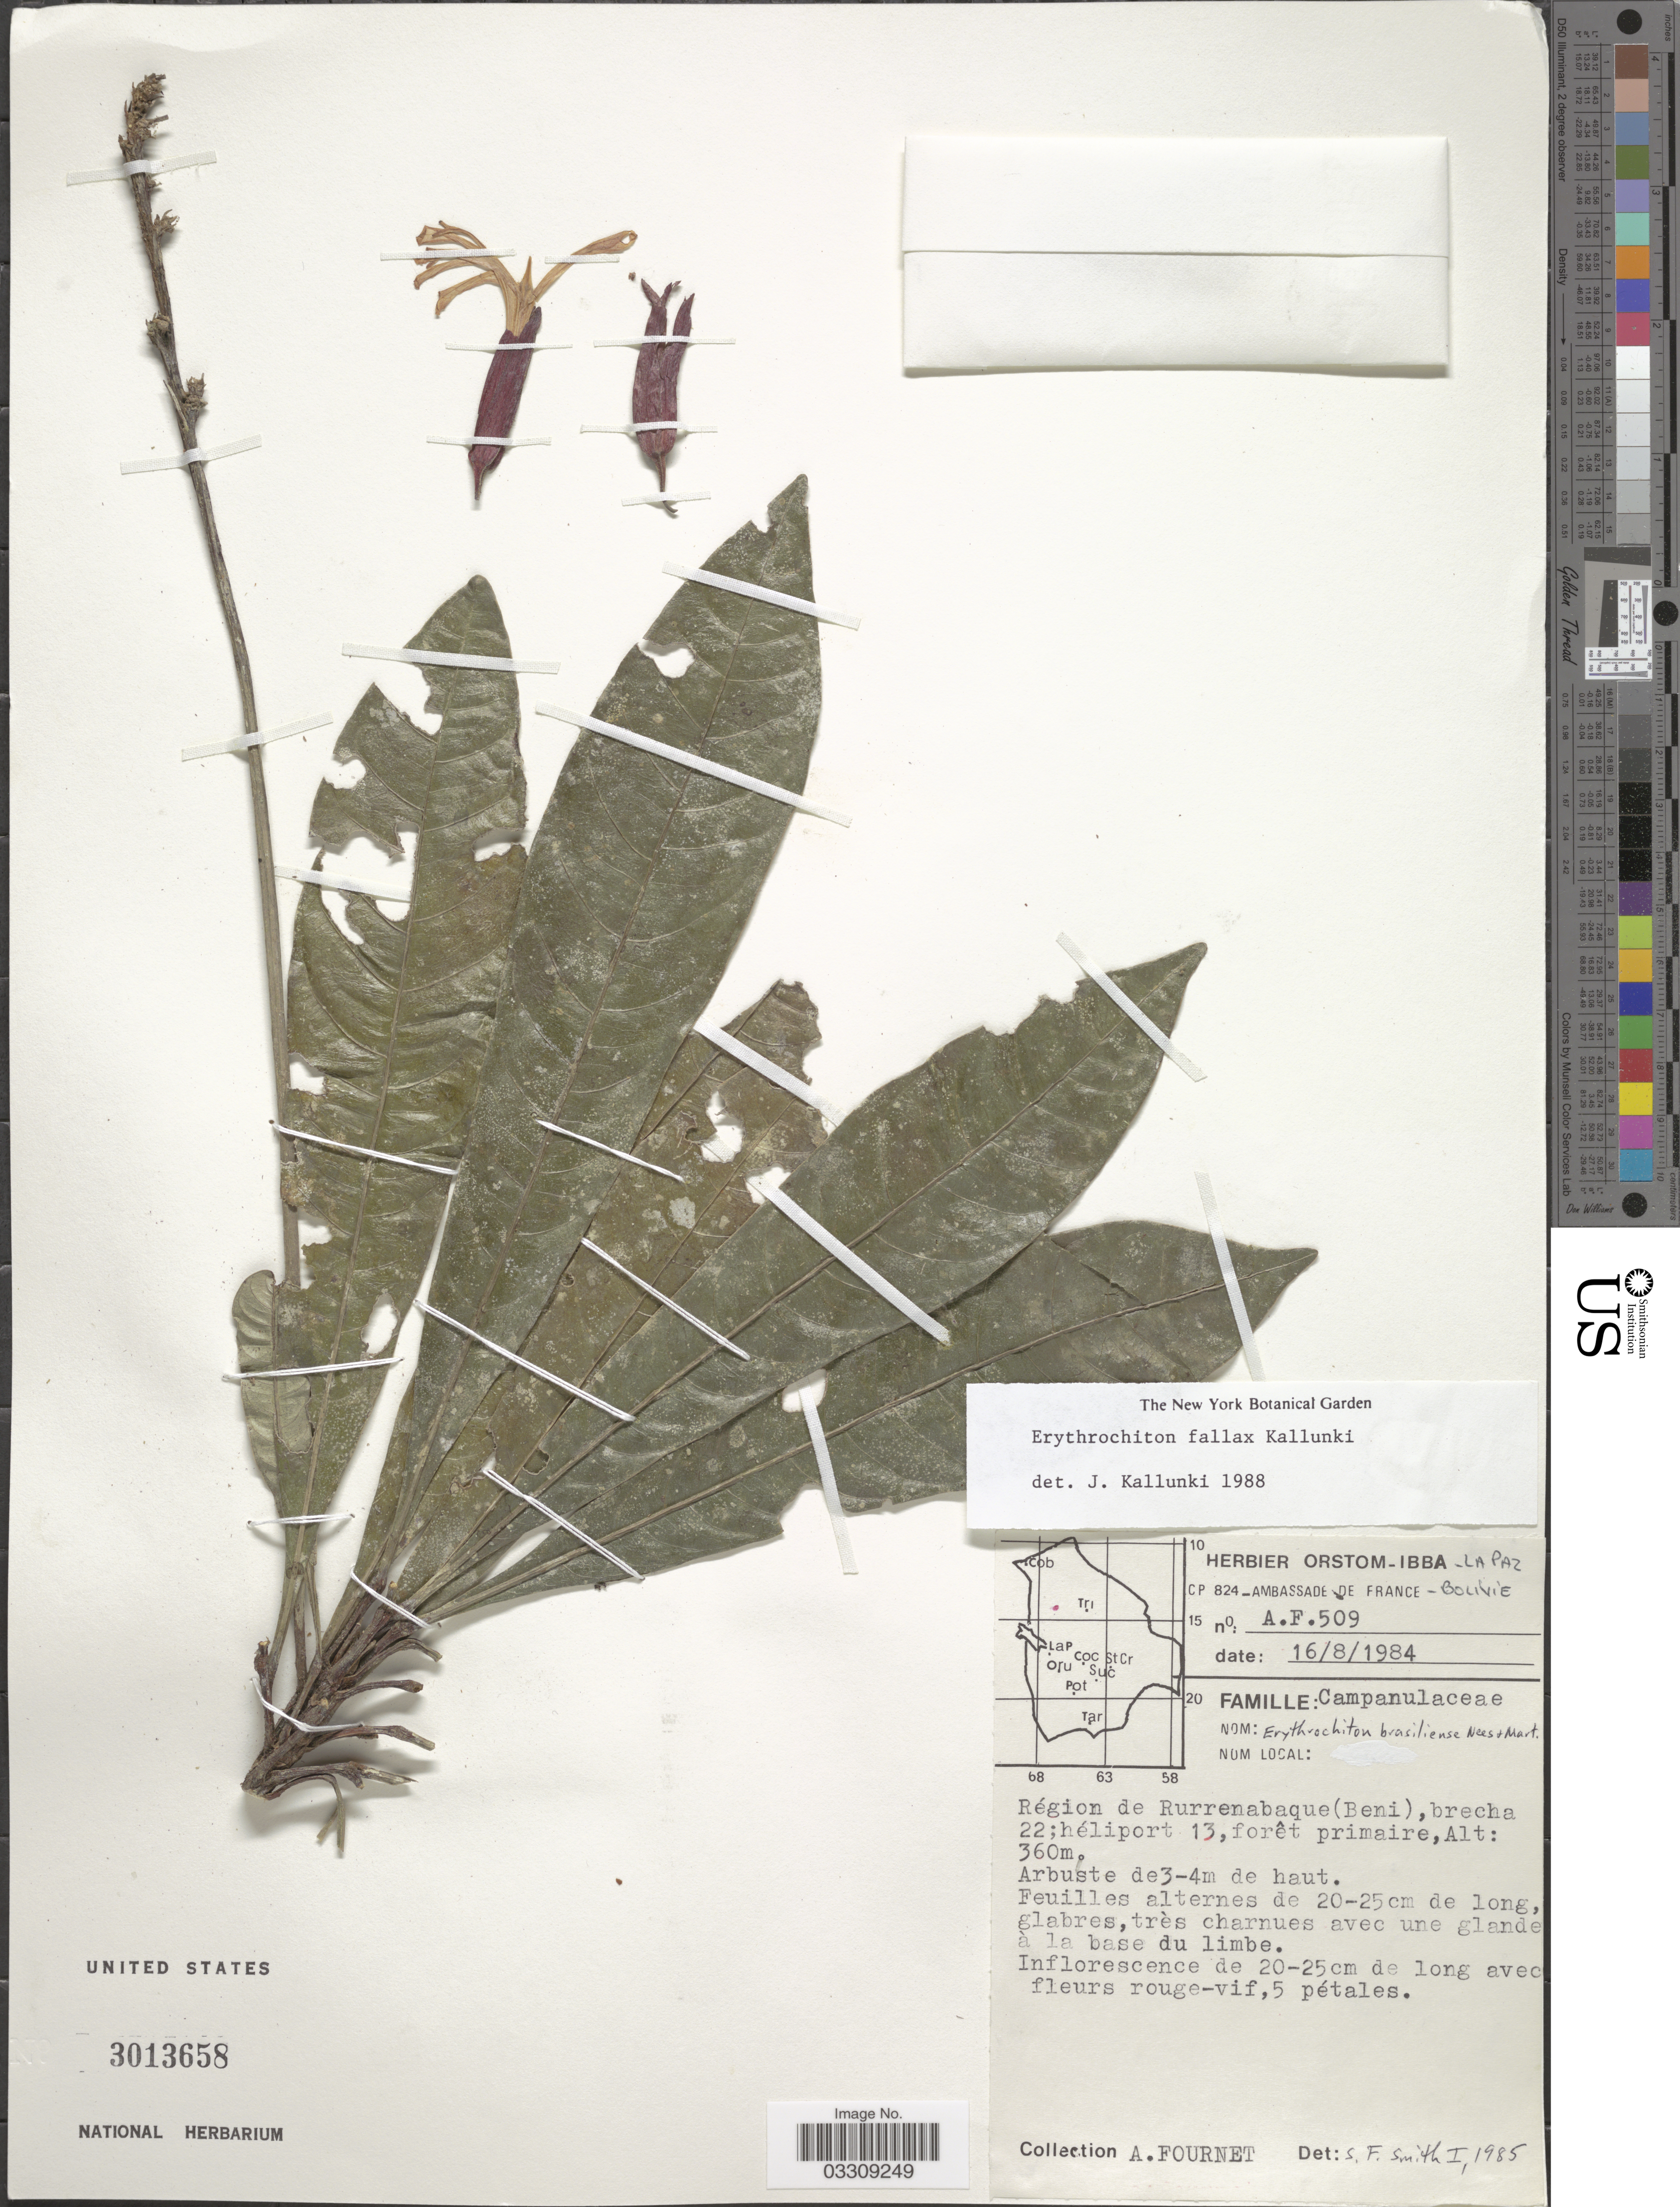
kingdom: Plantae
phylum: Tracheophyta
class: Magnoliopsida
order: Sapindales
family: Rutaceae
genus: Erythrochiton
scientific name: Erythrochiton fallax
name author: Kallunki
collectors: A. Fournet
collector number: A.F.509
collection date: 1984-08-16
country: Bolivia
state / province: Beni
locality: Région de Rurrenabaque (Beni), brecha 22; héliport 13.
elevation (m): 360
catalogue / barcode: US 3013658